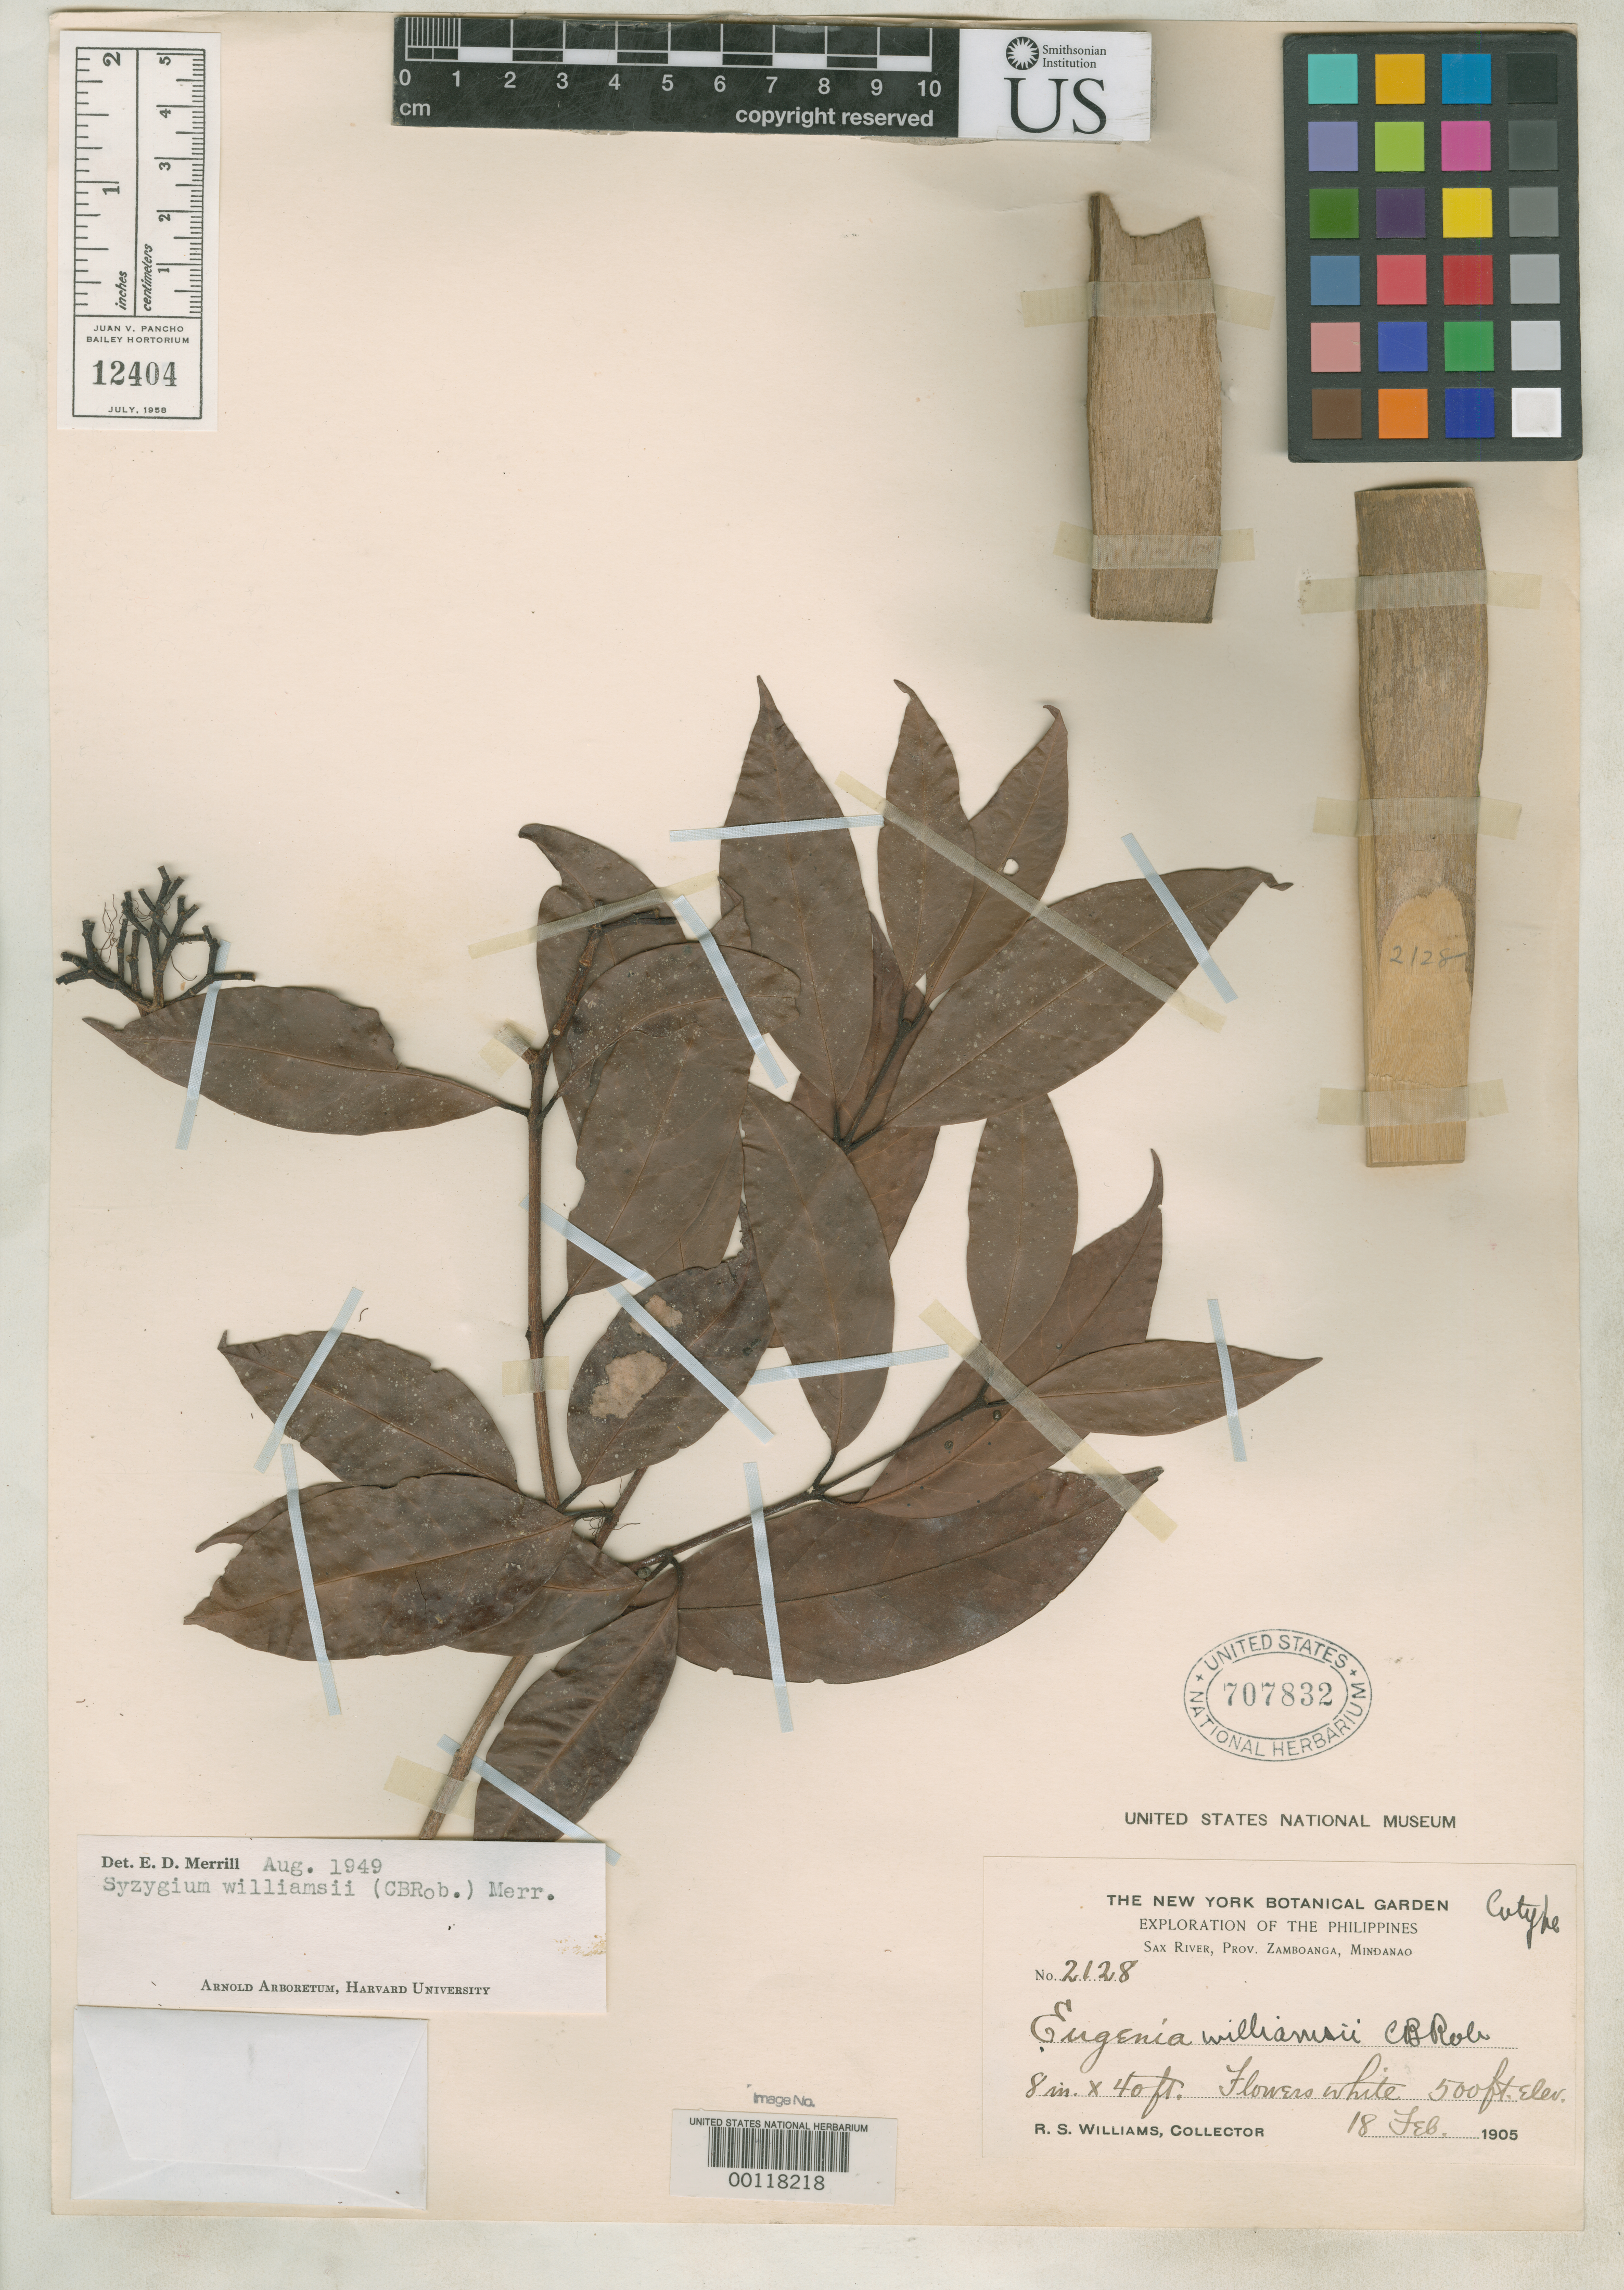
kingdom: Plantae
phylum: Tracheophyta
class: Magnoliopsida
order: Myrtales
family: Myrtaceae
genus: Eugenia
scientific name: Eugenia williamsii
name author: C.B. Rob.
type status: Syntype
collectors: R. S. Williams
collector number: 2128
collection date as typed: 18 Feb 1905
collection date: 1905-02-18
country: Philippines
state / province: Zamboanga Peninsula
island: Mindanao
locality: Sax River.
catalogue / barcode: US 707832